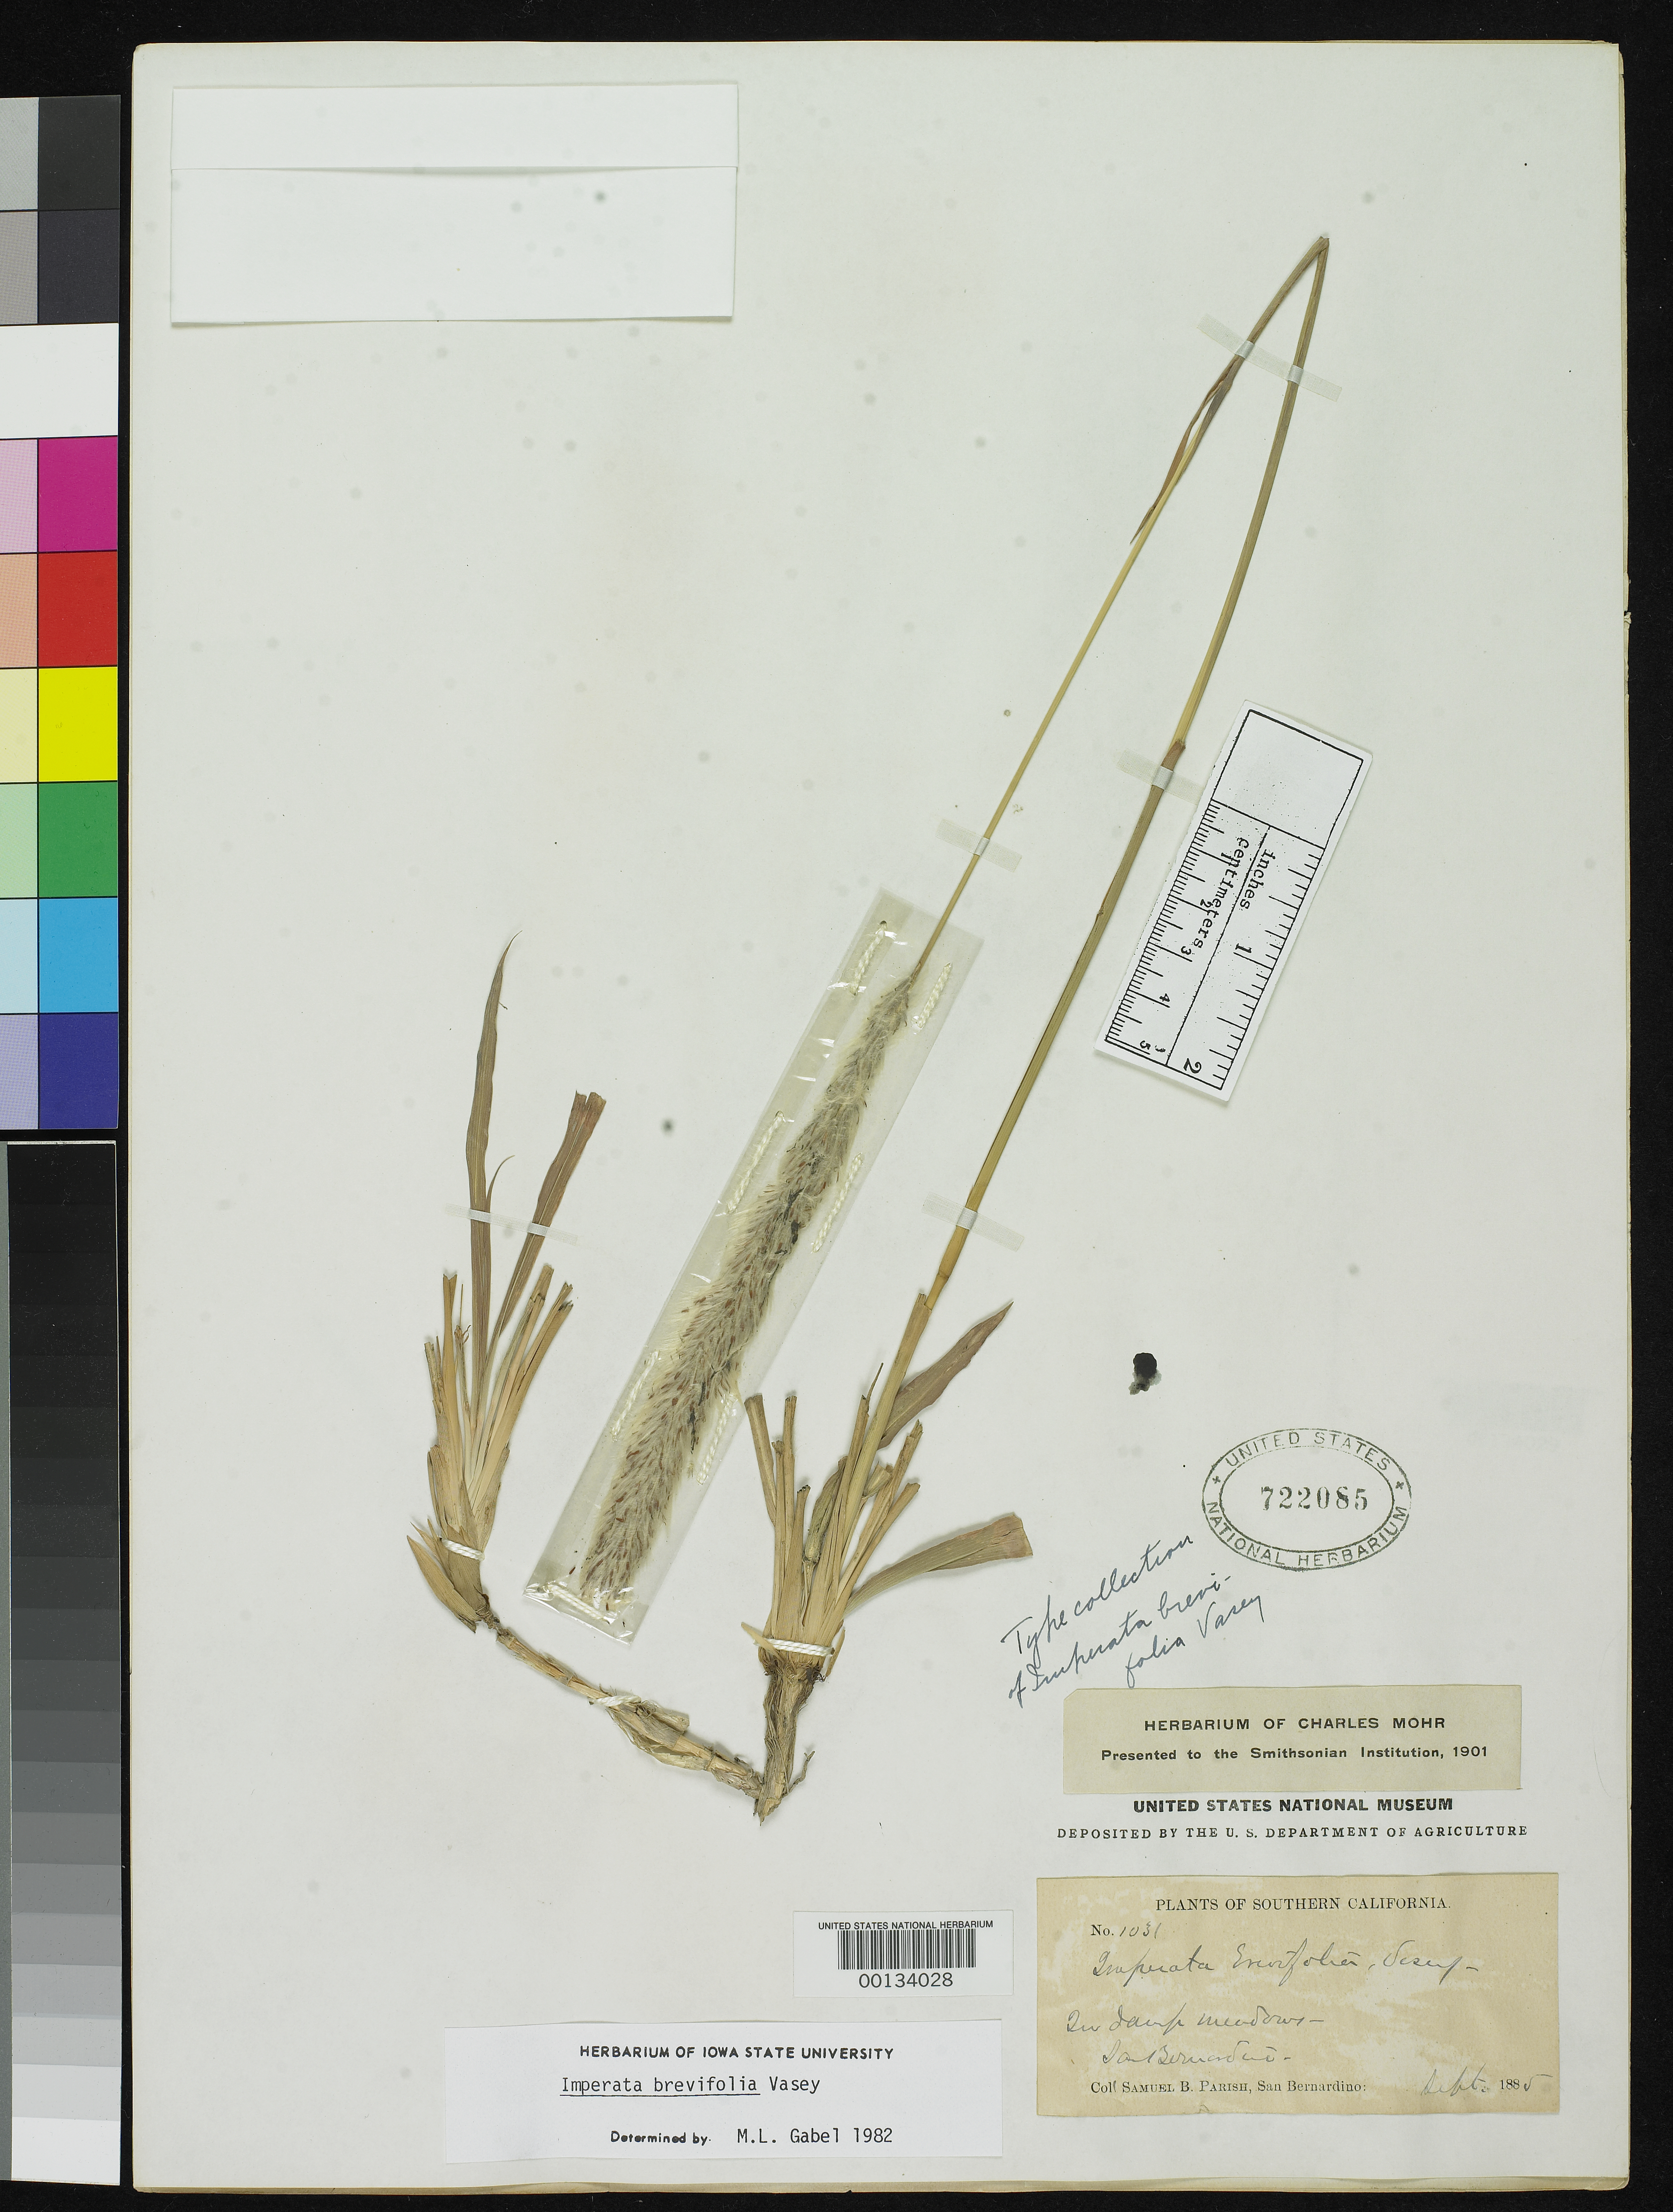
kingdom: Plantae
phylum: Tracheophyta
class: Liliopsida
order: Poales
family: Poaceae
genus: Imperata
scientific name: Imperata brevifolia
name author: Vasey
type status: Isosyntype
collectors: S. B. Parish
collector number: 1031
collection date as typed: Sep 1885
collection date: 1885-09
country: United States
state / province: California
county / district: San Bernardino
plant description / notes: Not effectively lectotypified by McVaugh (1983, Fl. Novo-Gal. 14: 200) who cited "lectotype" at US but did not specify by citation or annotation which of 2 US sheets of Parish 1031 (with different collection dates) is the lectotype.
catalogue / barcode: US 722085